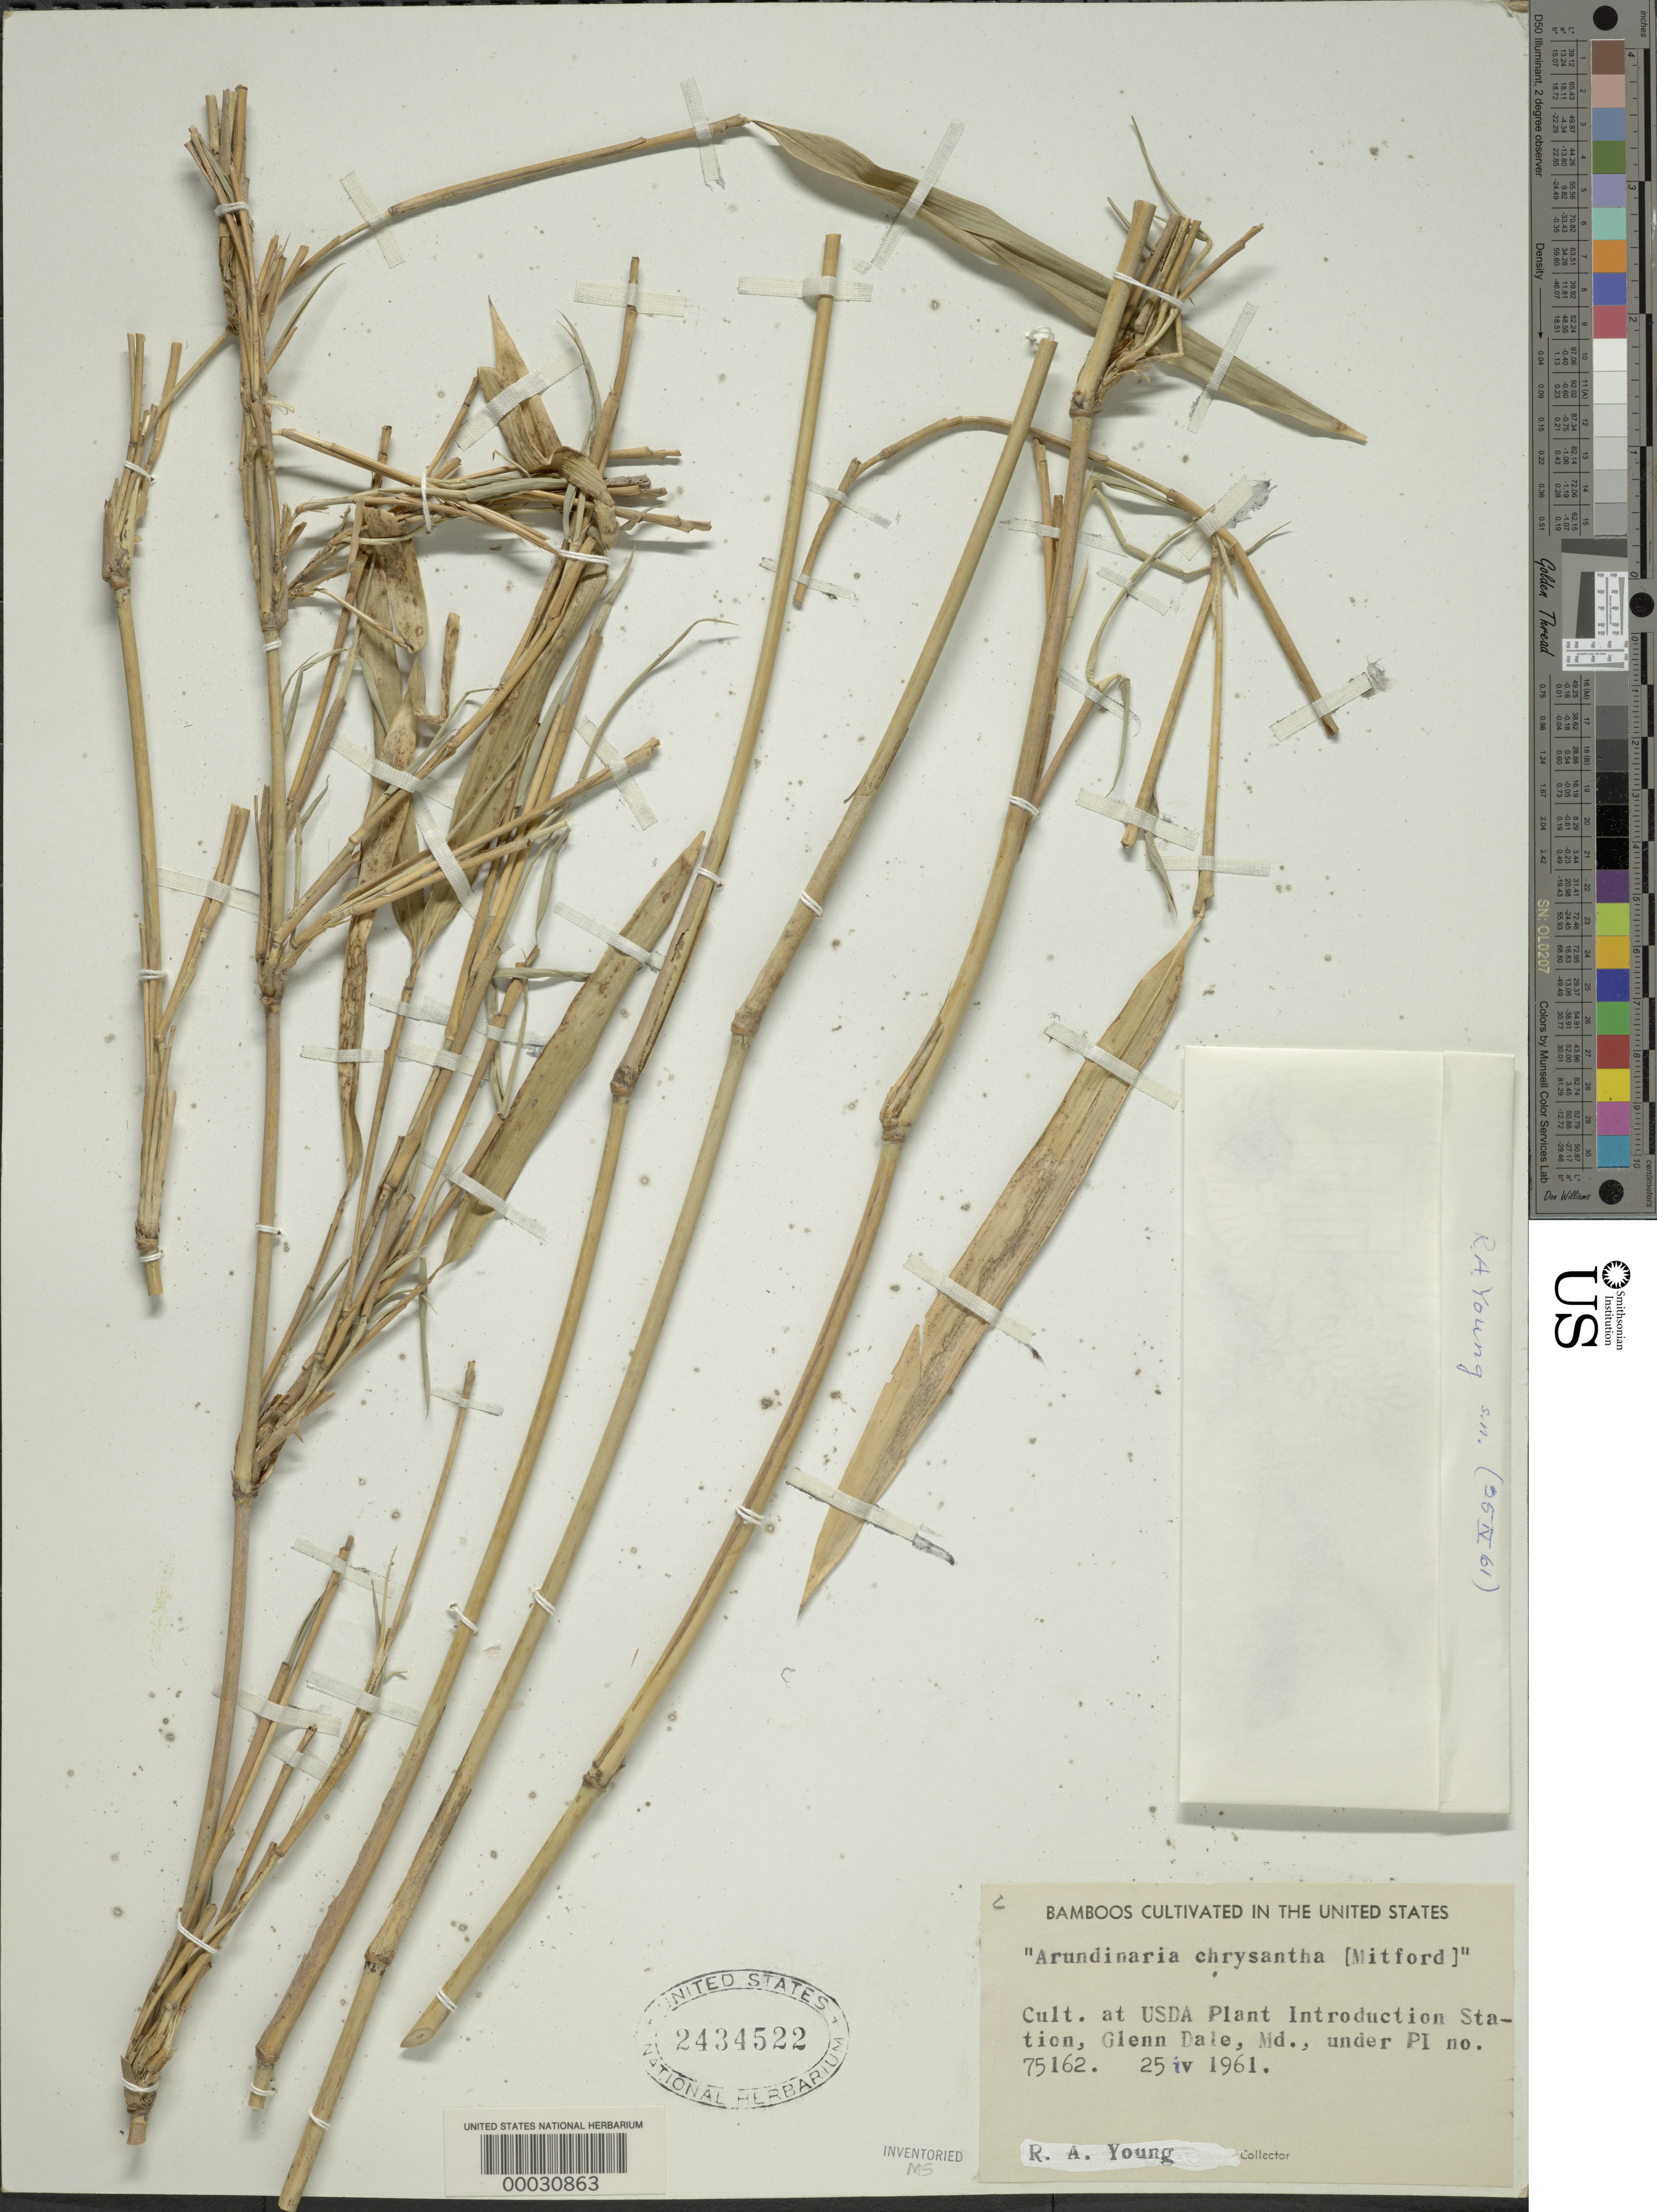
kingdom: Plantae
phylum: Tracheophyta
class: Liliopsida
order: Poales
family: Poaceae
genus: Arundinaria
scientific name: Arundinaria sp.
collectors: R. A. Young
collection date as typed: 25 Apr 1961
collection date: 1961-04-25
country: United States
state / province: Maryland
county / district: Prince George's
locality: USDA - Plant Introduction Station - Glendale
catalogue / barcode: US 2434522